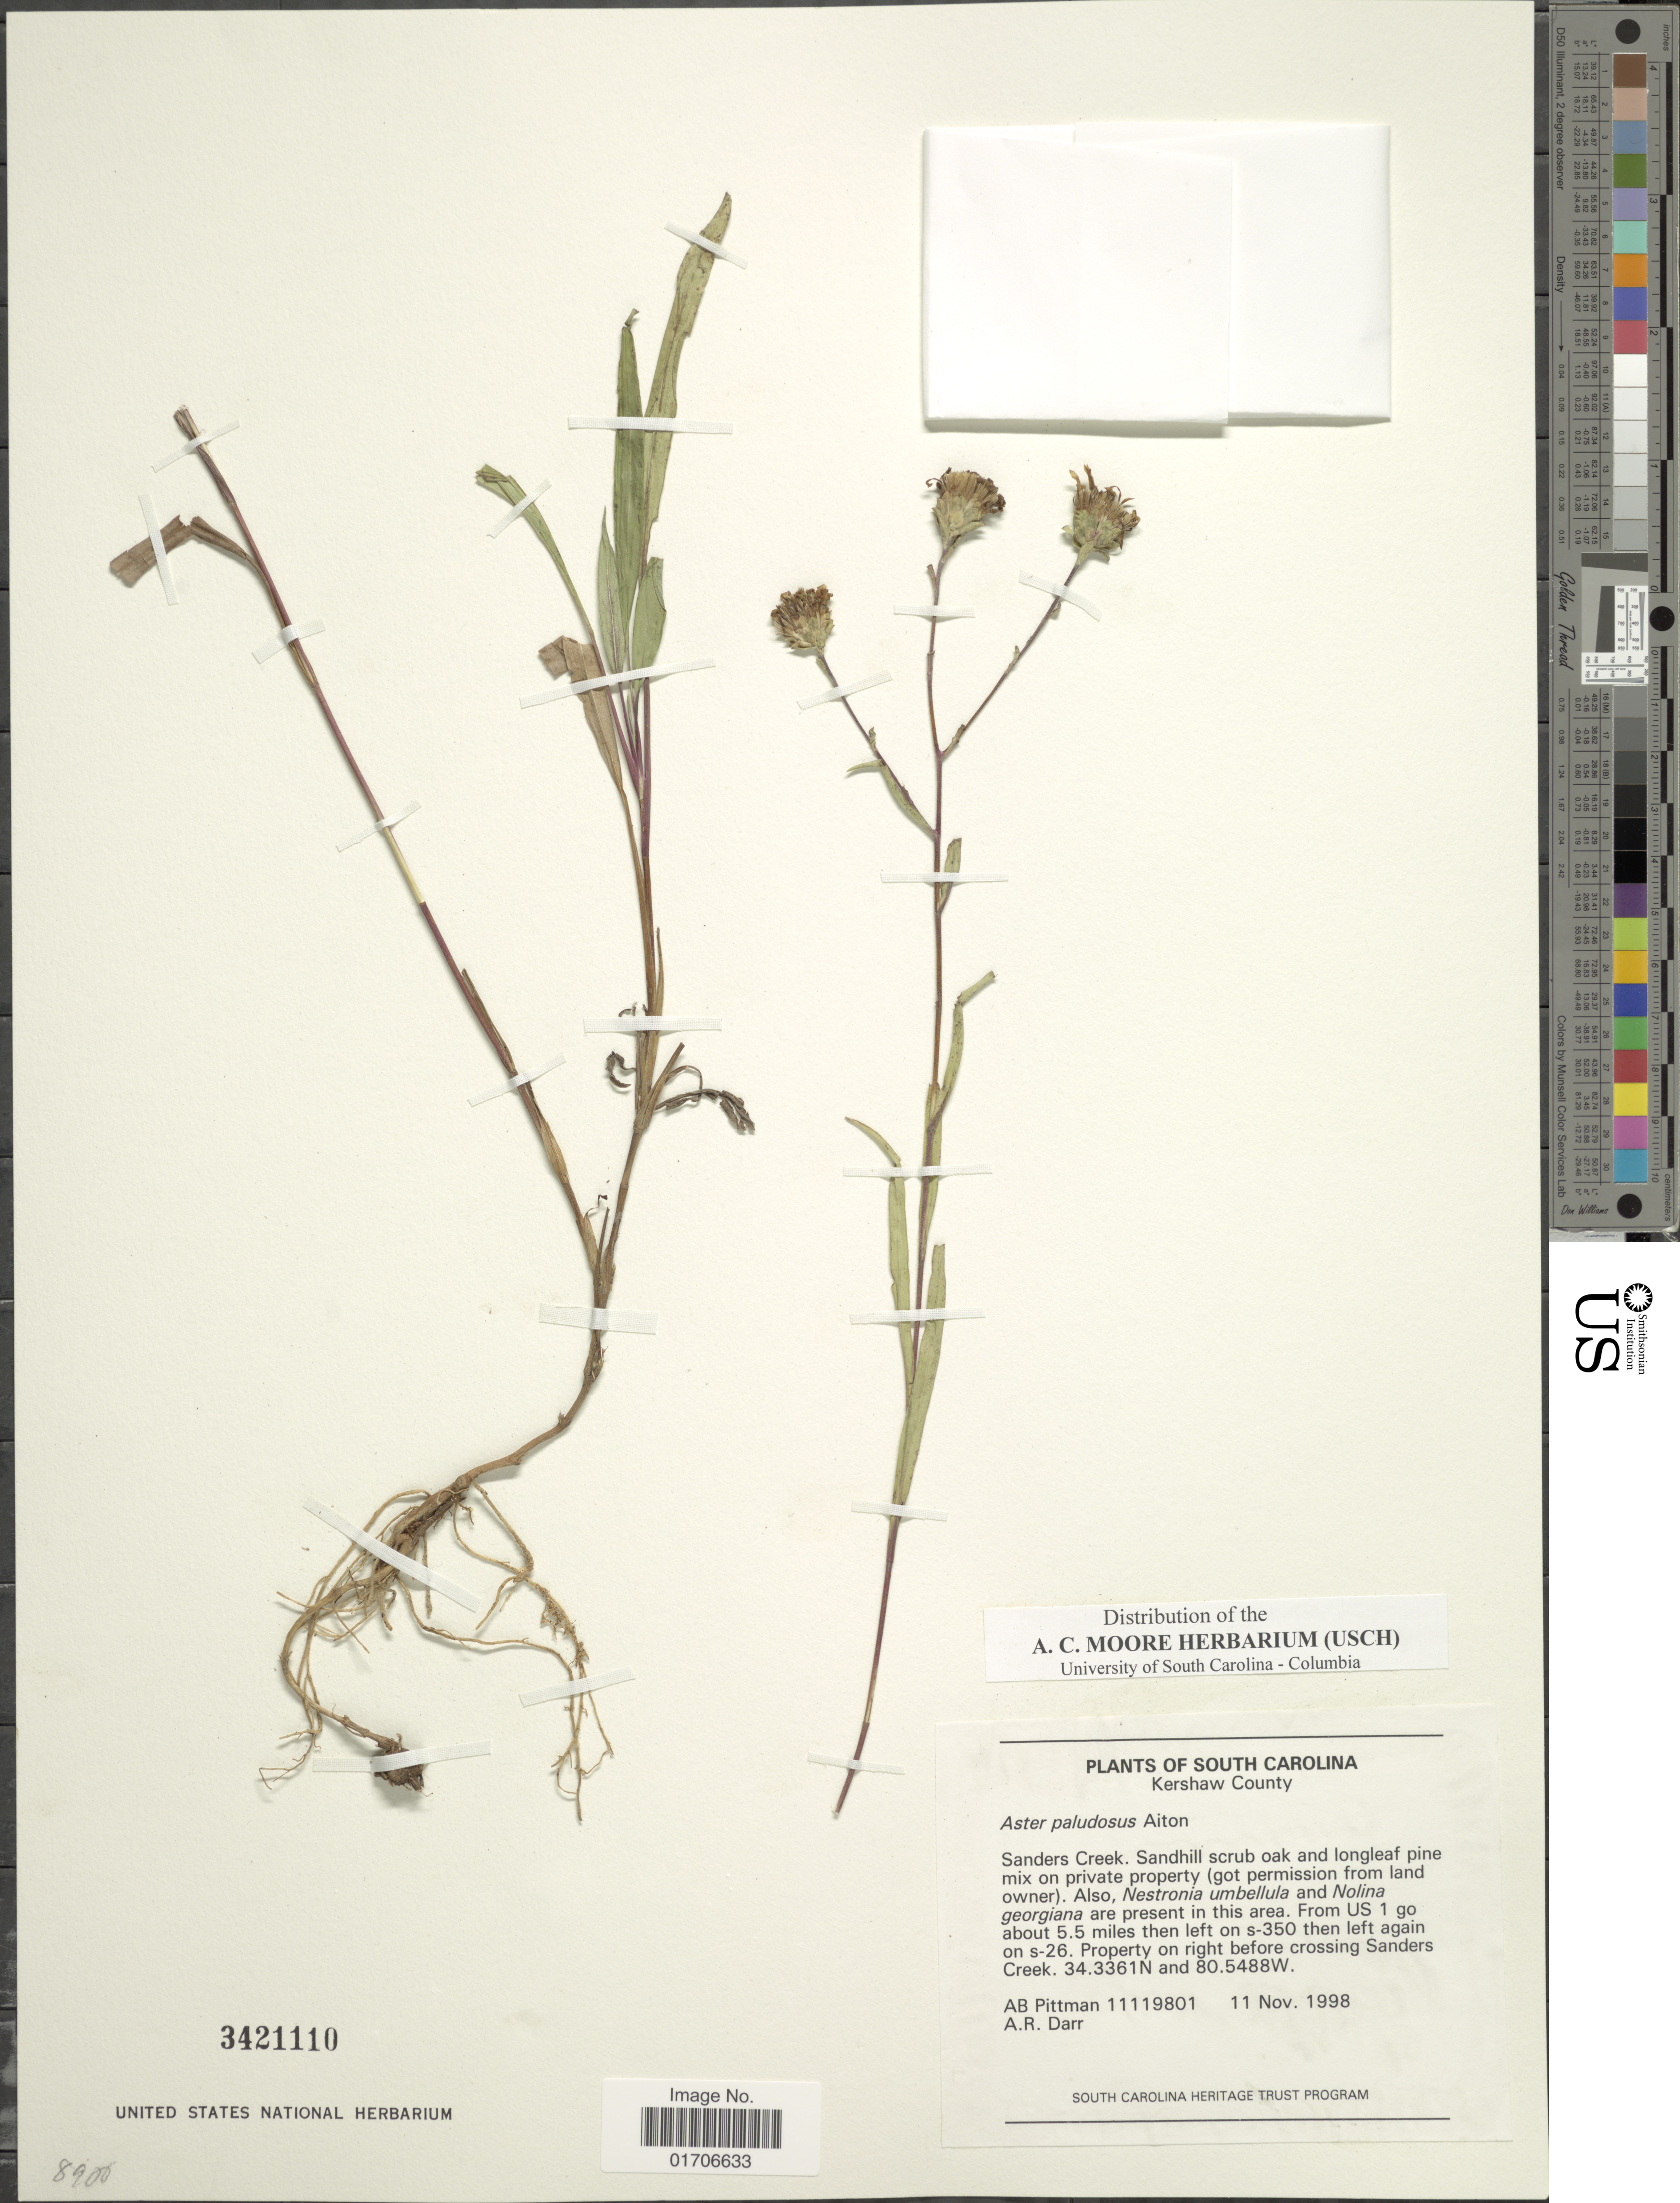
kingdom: Plantae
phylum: Tracheophyta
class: Magnoliopsida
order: Asterales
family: Asteraceae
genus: Eurybia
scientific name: Eurybia paludosa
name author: (Aiton) G.L. Nesom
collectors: A. B. Pittman & A. Darr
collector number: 11119801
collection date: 1998-11-11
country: United States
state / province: South Carolina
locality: Kershaw County. Sanders Creek. Sandhill scrub oak and longleaf pine mix on private property. From US 1 go about 5.5 miles then left on s-350 then left again on s-26. Property on right before crossing Sanders Creek.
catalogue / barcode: US 3421110